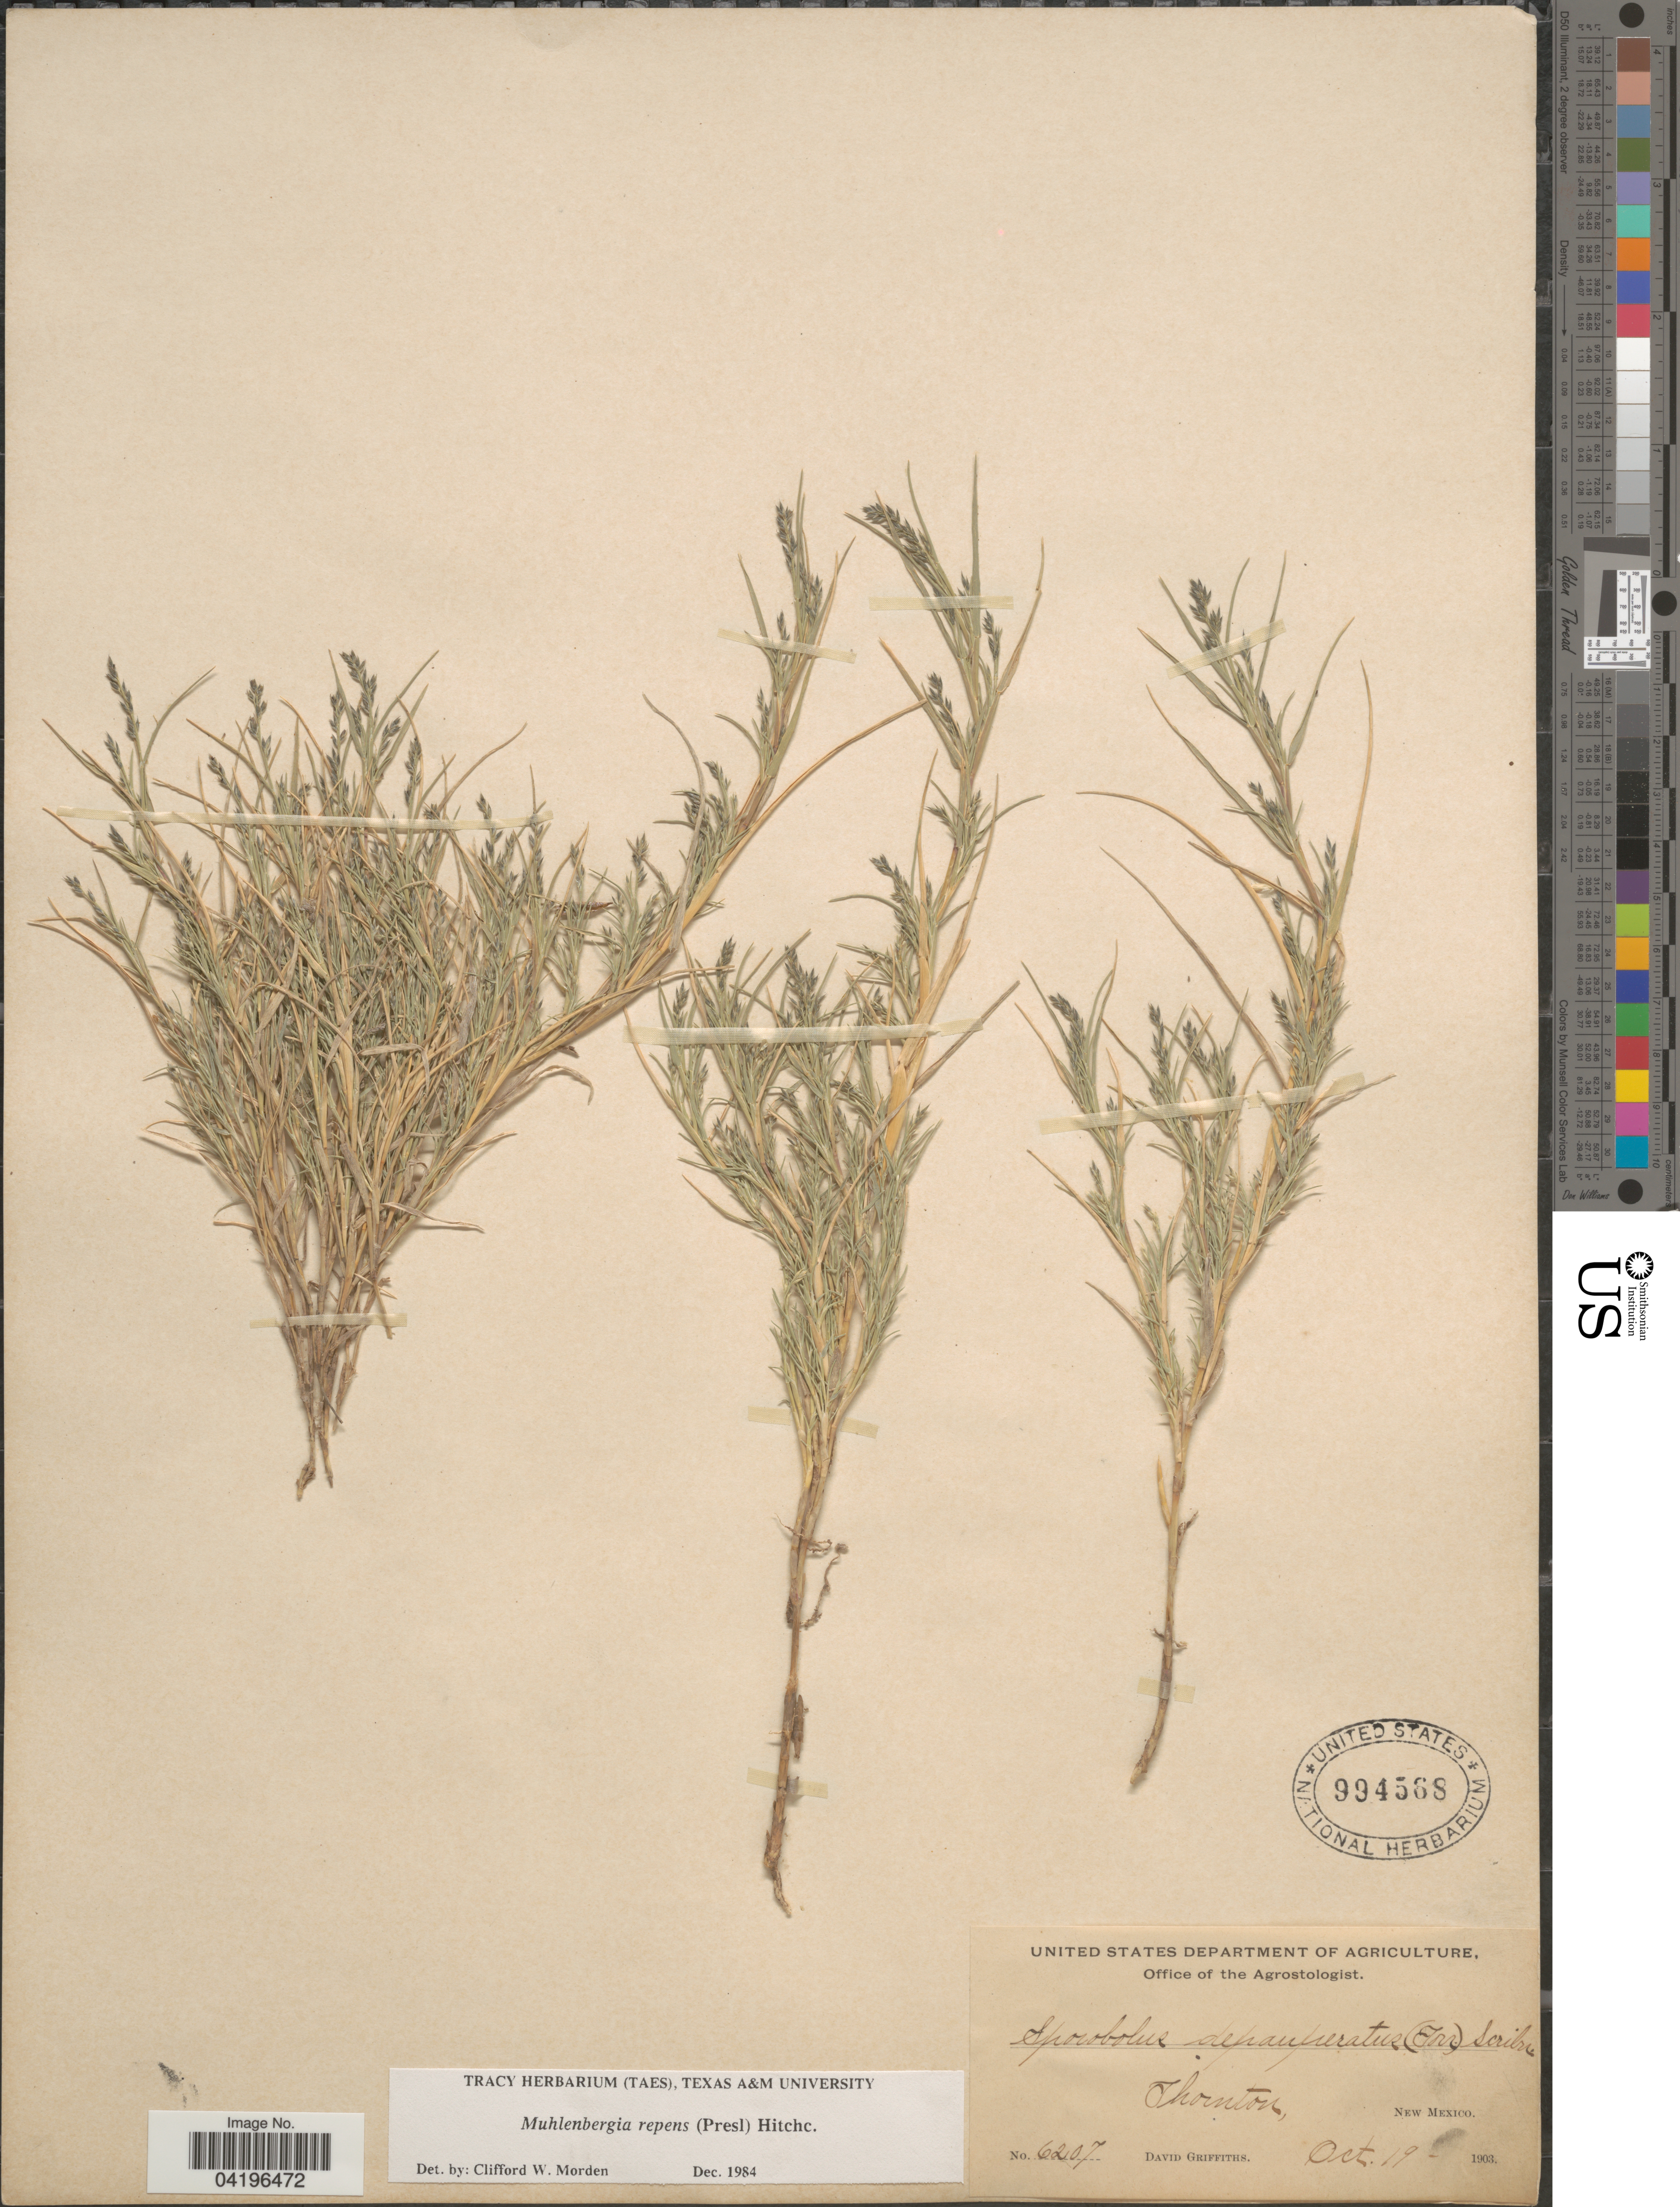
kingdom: Plantae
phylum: Tracheophyta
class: Liliopsida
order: Poales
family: Poaceae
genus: Muhlenbergia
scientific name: Muhlenbergia repens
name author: (J. Presl) Hitchc.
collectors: D. Griffiths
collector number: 6207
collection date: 1903-10-19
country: United States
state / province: New Mexico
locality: Thornton.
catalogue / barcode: US 994568